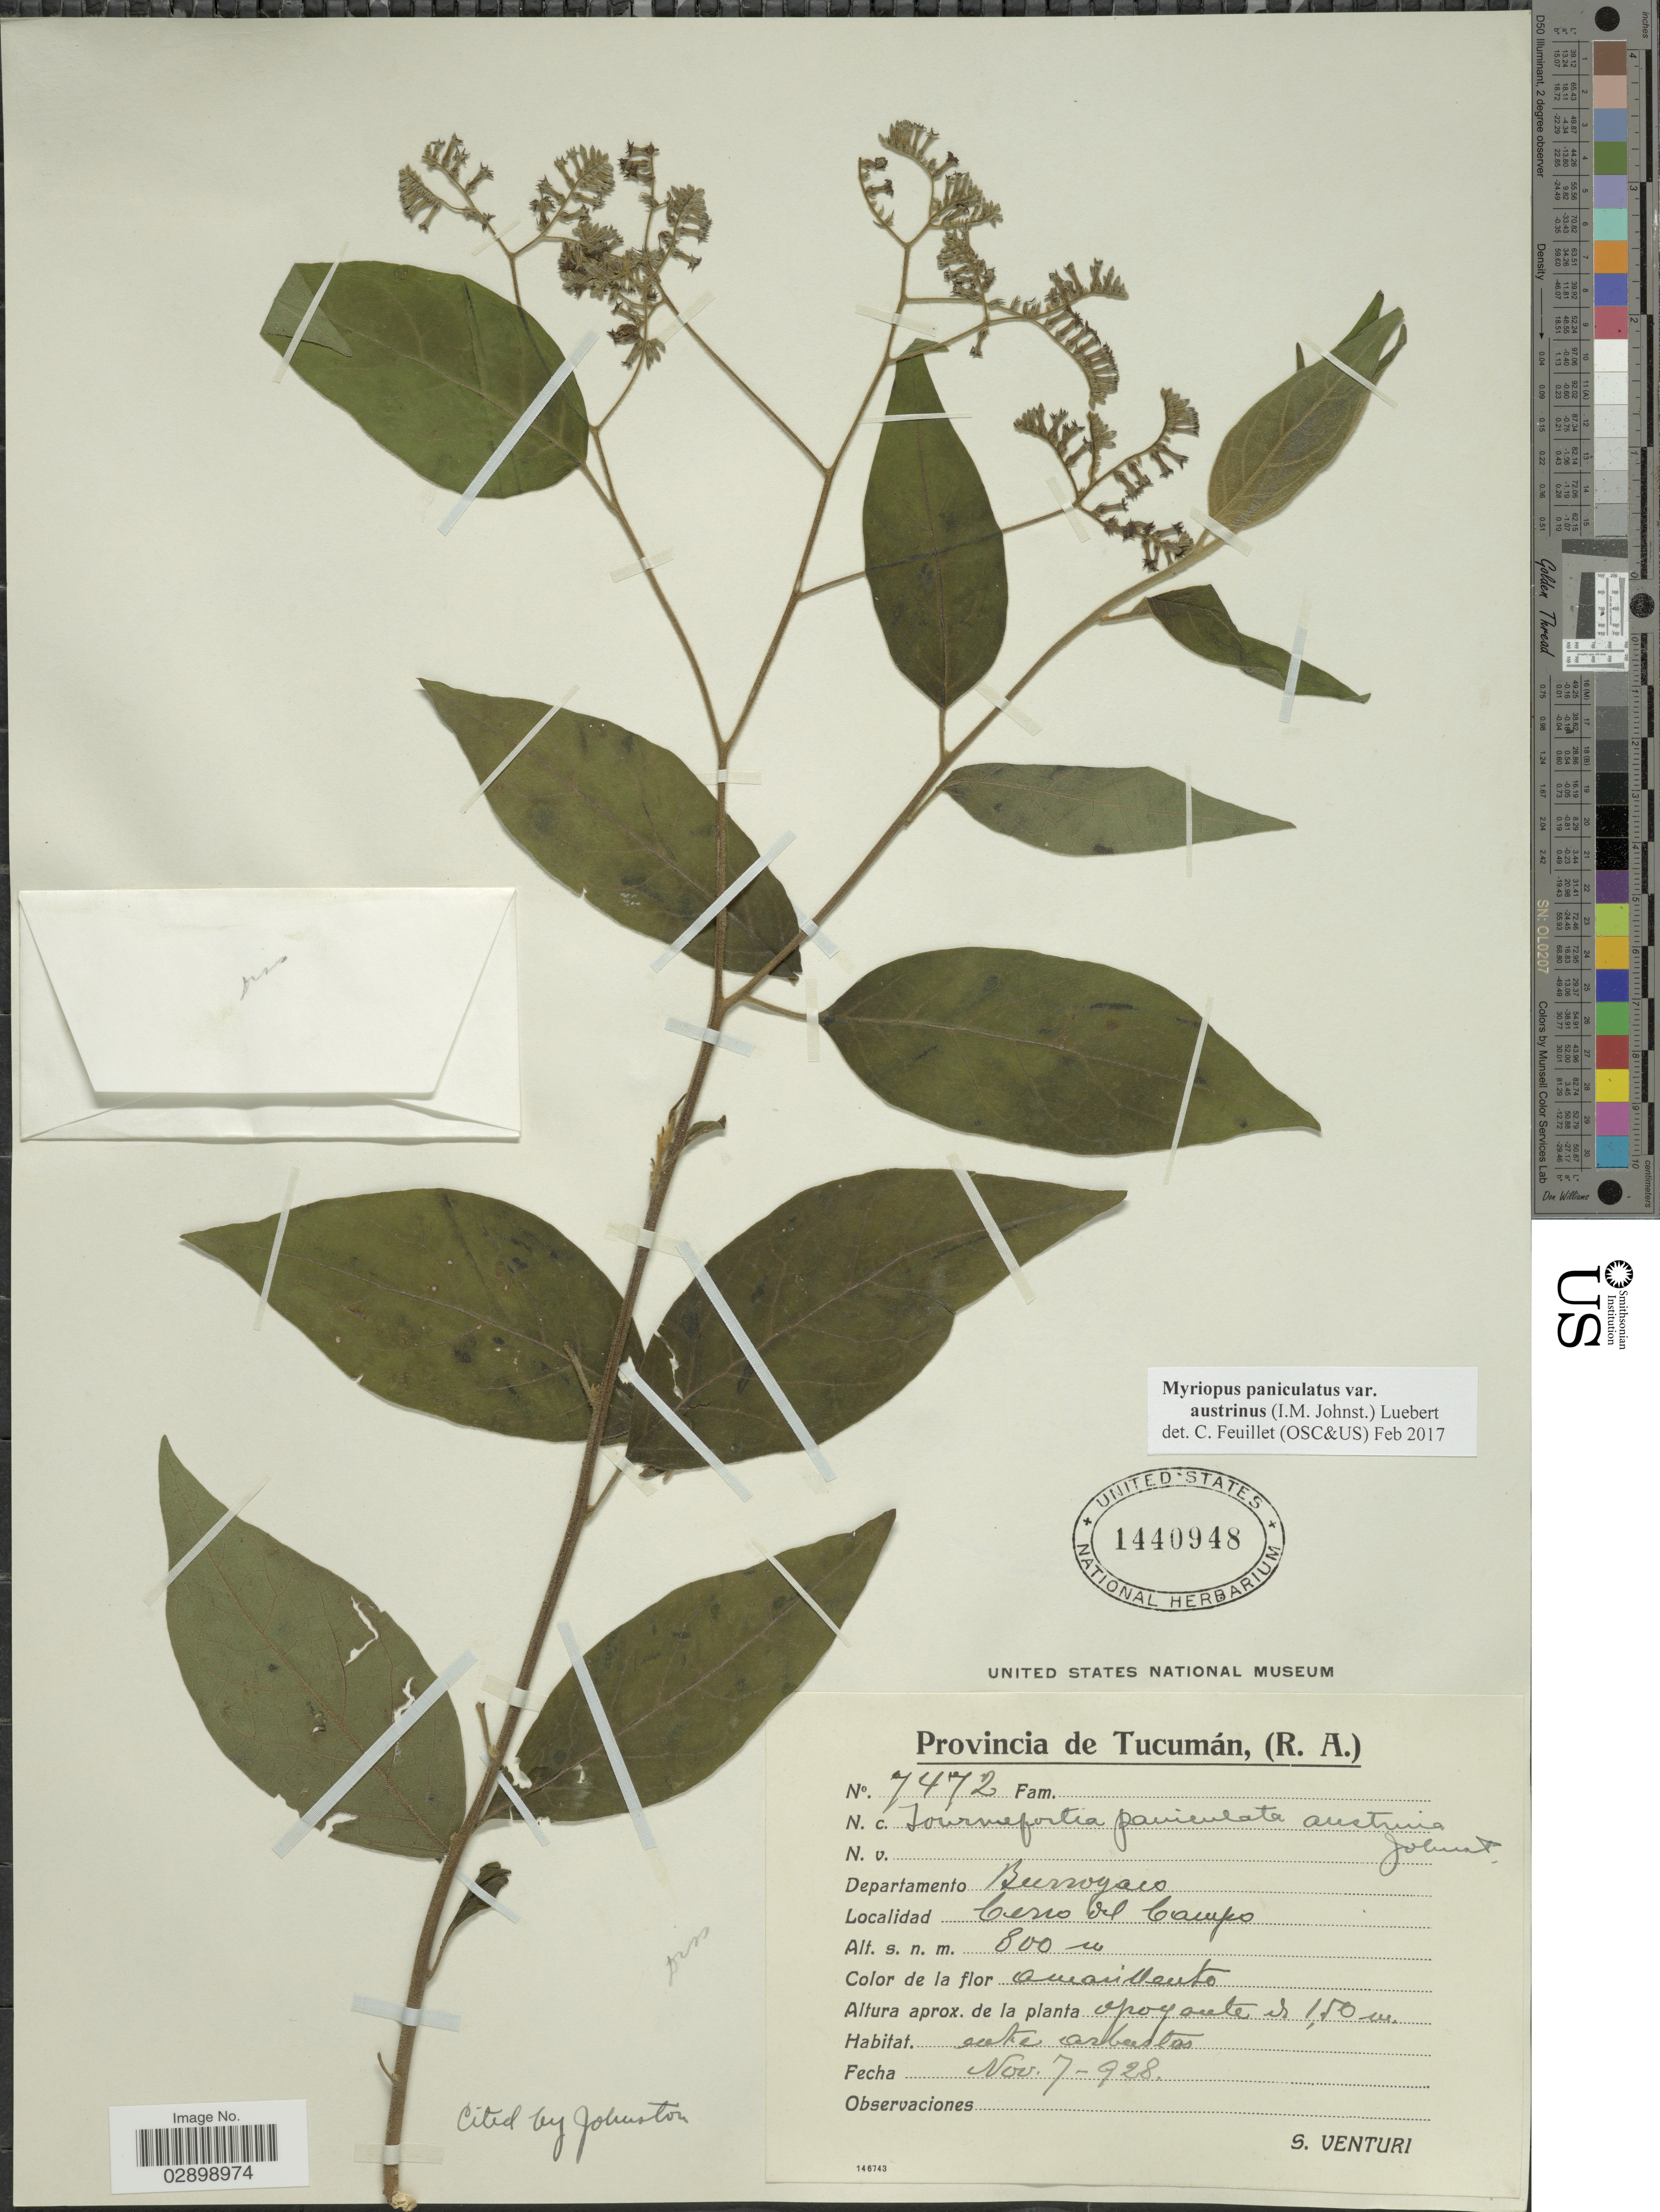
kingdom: Plantae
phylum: Tracheophyta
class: Magnoliopsida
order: Boraginales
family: Heliotropiaceae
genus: Myriopus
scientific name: Myriopus paniculatus var. austrinus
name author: (I.M. Johnst.)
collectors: S. Venturi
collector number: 7472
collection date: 1928-11-07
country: Argentina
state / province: Tucuman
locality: Departamento Burruyacu. Cerro del Campo.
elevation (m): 800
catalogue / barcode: US 1440948